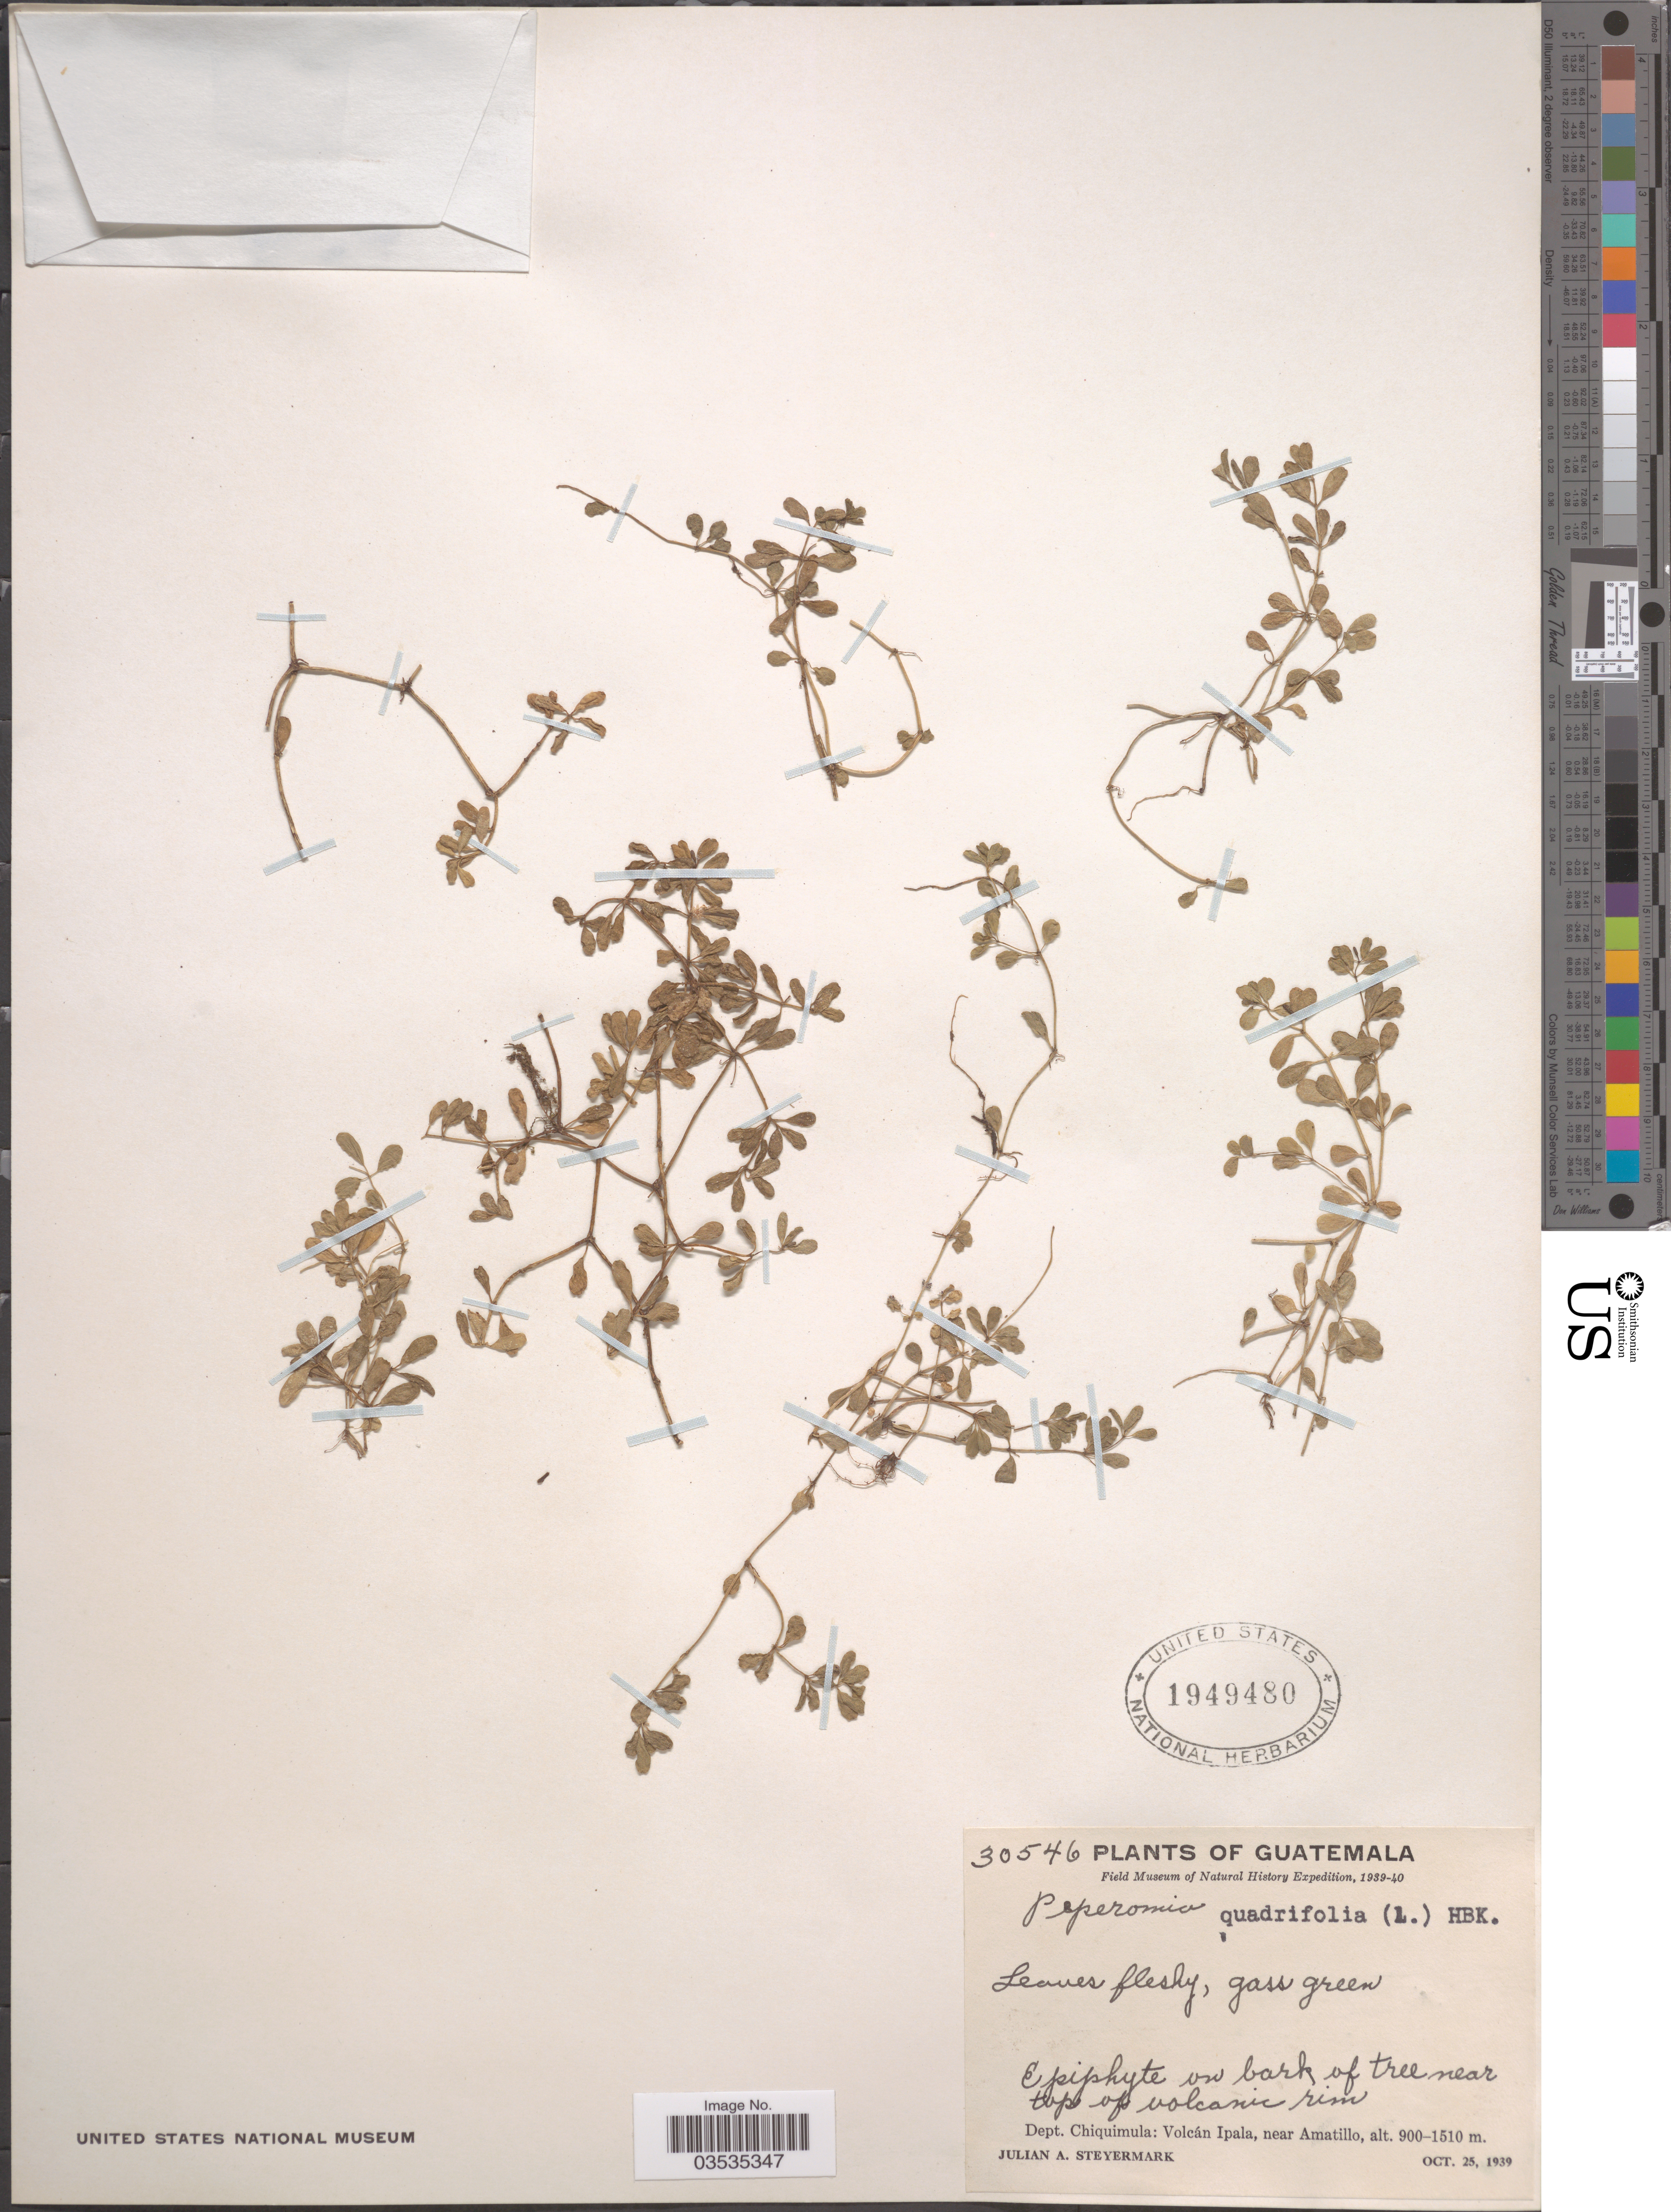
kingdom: Plantae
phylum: Tracheophyta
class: Magnoliopsida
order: Piperales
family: Piperaceae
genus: Peperomia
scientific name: Peperomia hoffmannii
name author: C. DC.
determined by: Jiménez, José Estaban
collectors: J. Steyermark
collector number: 30546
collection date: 1939-10-25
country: Guatemala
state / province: Chiquimula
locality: Dept. Chiquimula: Volcán Ipala, near Amatillo.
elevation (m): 900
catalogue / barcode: US 1949480